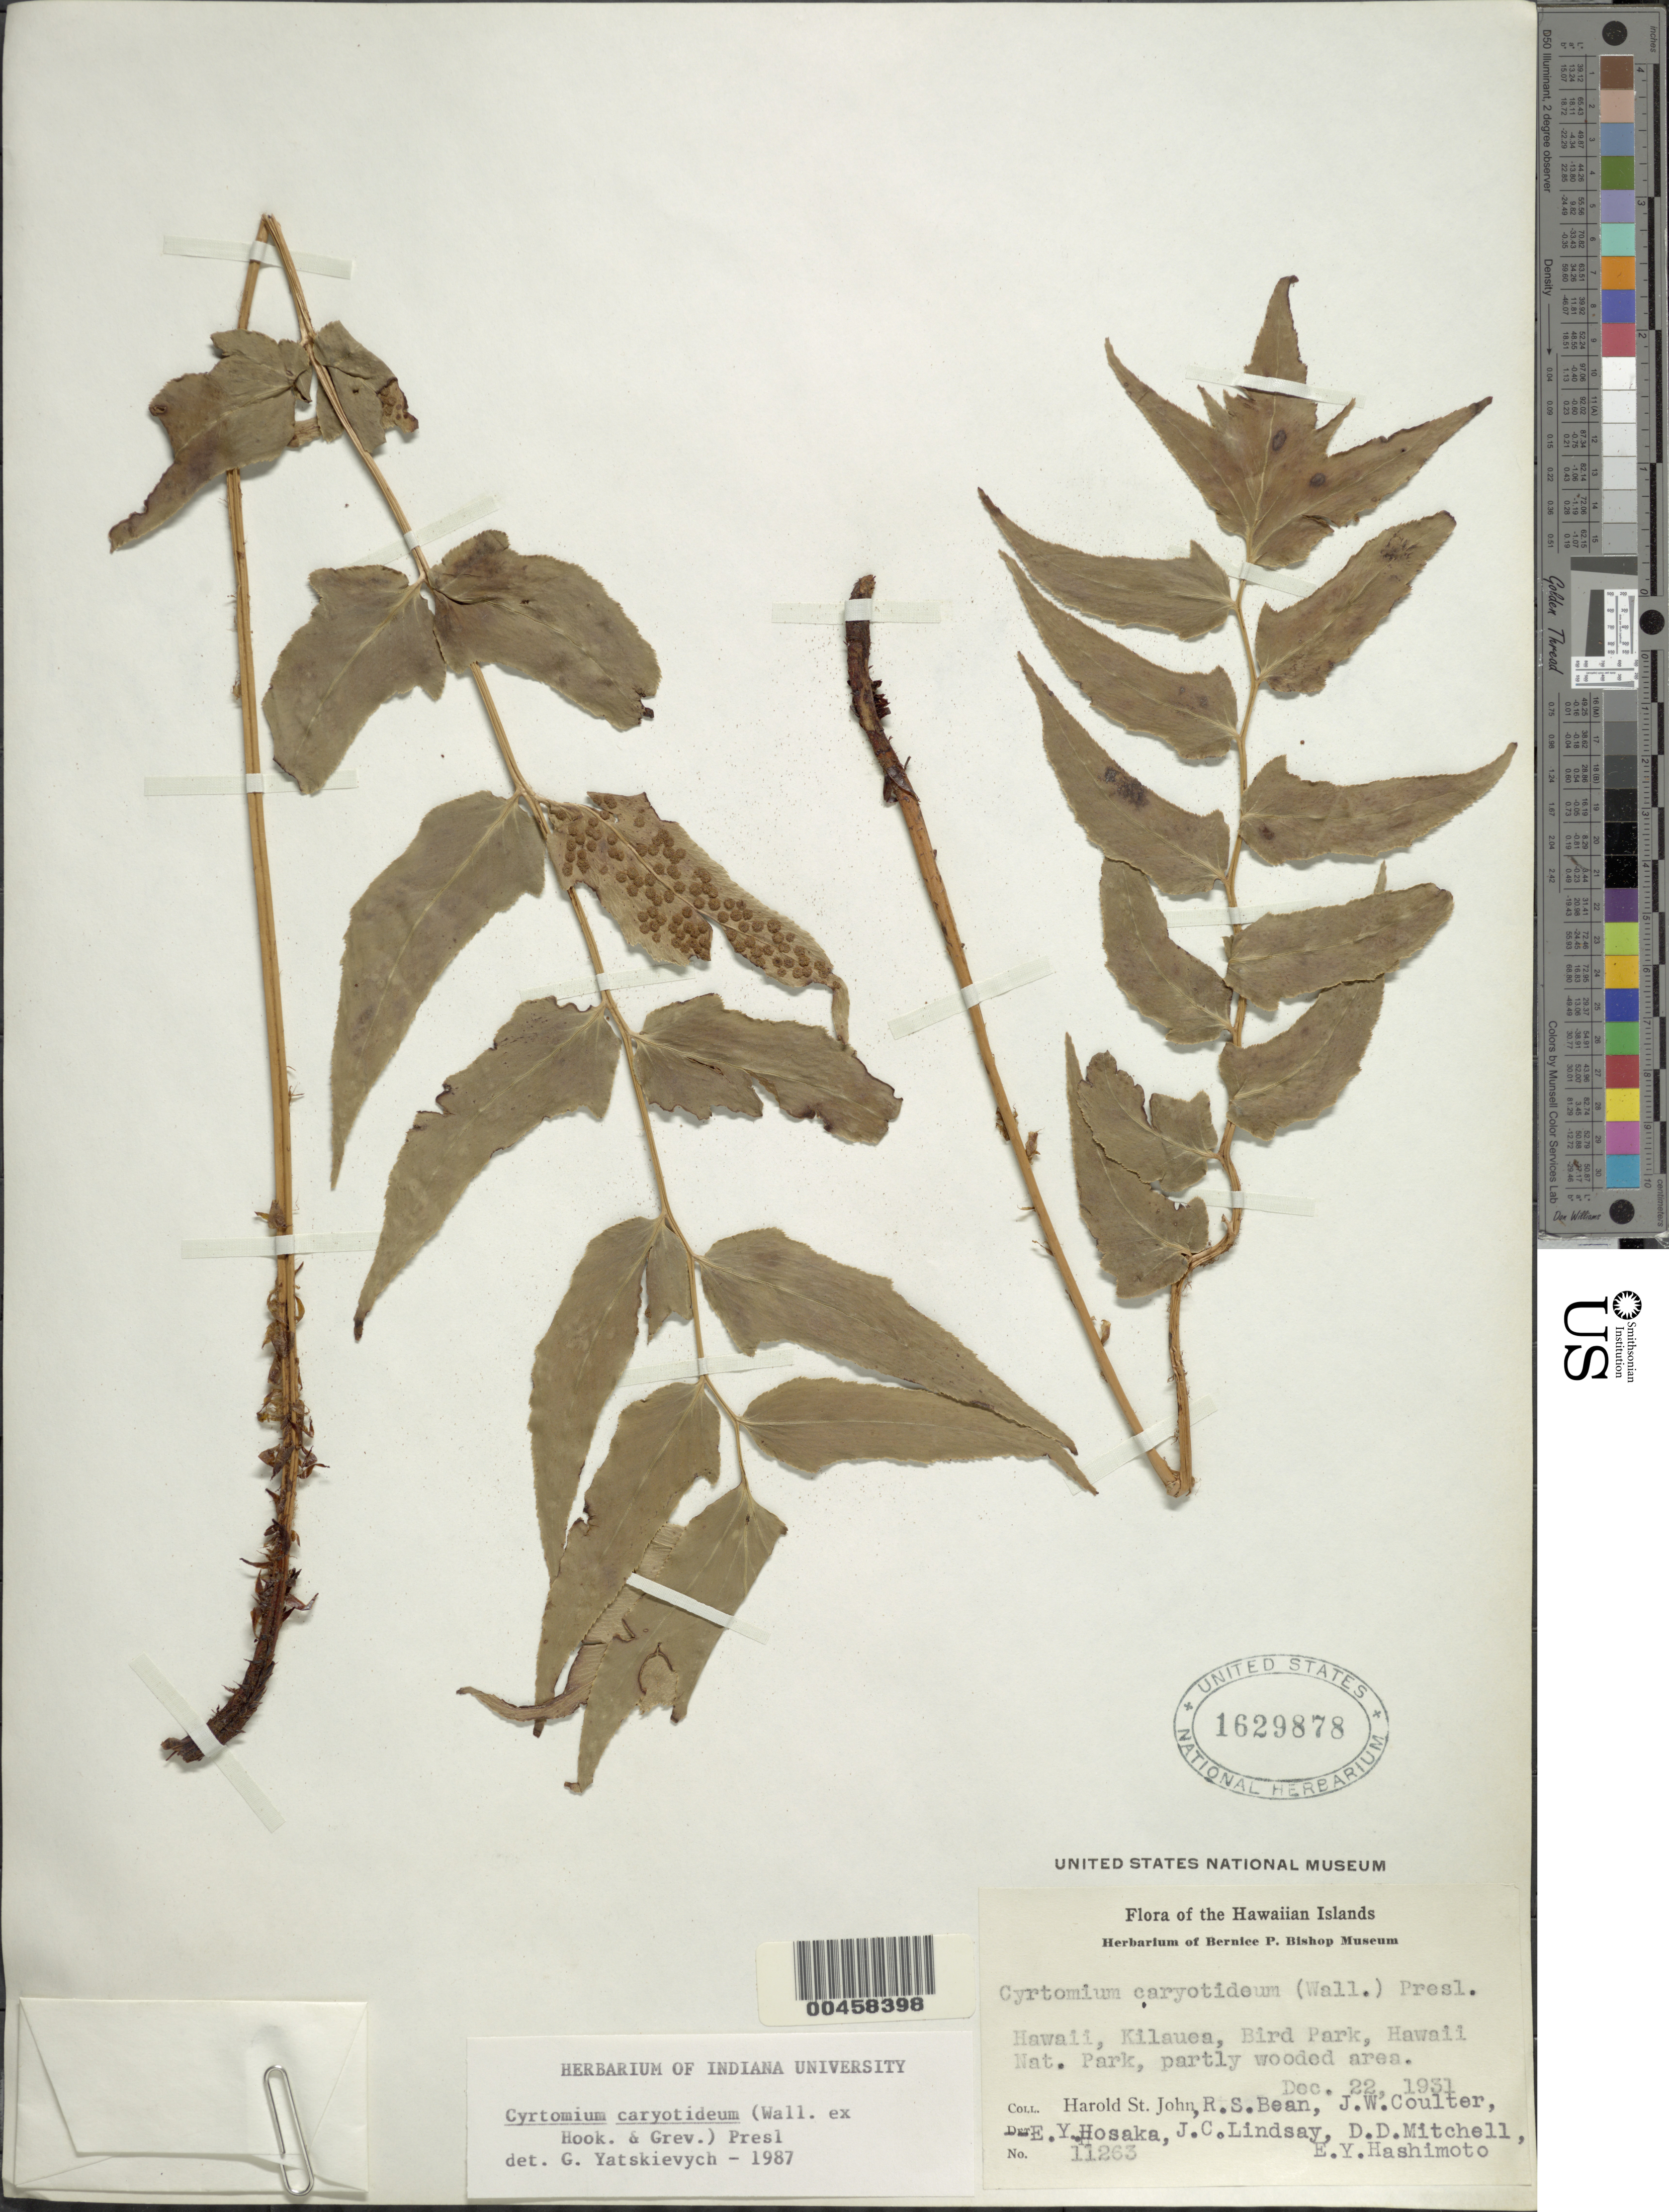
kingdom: Plantae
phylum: Tracheophyta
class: Polypodiopsida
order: Polypodiales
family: Dryopteridaceae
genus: Cyrtomium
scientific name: Cyrtomium caryotideum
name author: (Wall. ex Hook. & Grev.) C. Presl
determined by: Yatskievych, G.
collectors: H. St. John, R. Bean, J. W. Coulter & E. Y. Hosaka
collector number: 11263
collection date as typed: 22 Dec 1931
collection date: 1931-12-22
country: United States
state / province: Hawaii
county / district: Hawaii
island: Hawaii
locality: Kilauea, Bird Park, Hawaii Nat. Park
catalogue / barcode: US 1629878